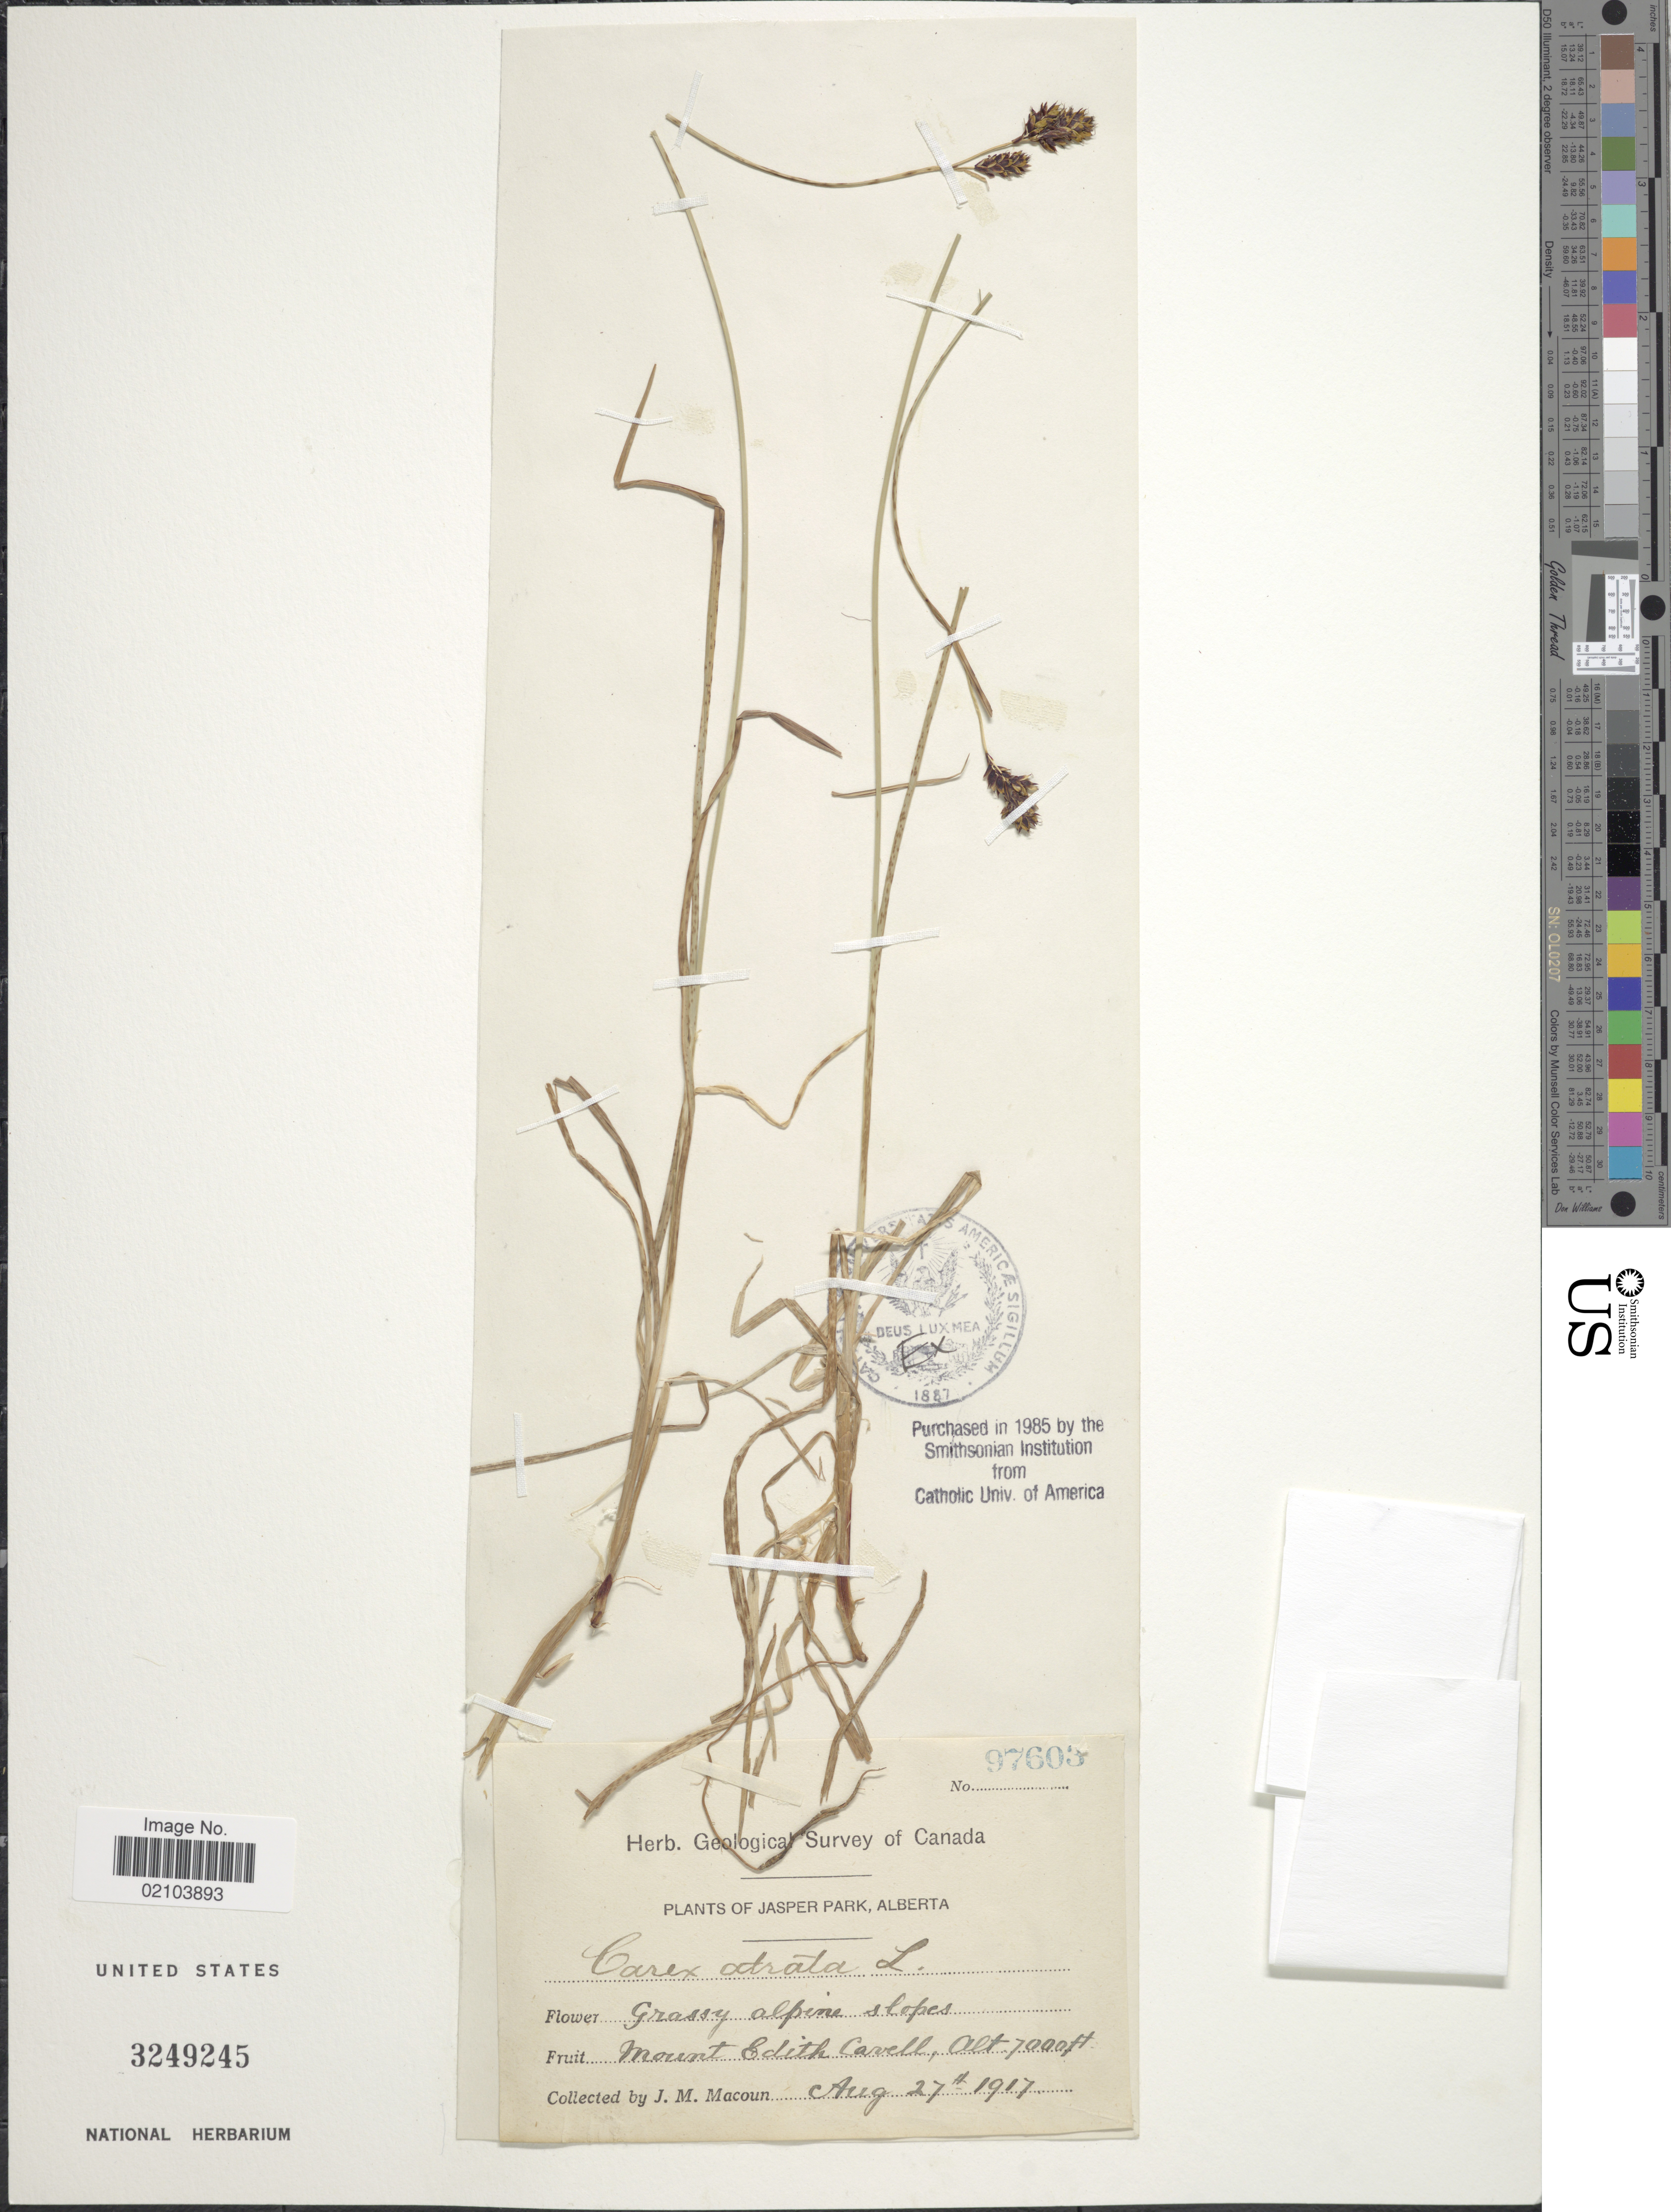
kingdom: Plantae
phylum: Tracheophyta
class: Liliopsida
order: Poales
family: Cyperaceae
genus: Carex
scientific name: Carex atrata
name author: L.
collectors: J. M. Macoun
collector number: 97603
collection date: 1917-08-27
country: Canada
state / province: Alberta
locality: Jasper Park. Mount Edith Cavell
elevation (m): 2134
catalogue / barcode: US 3249245